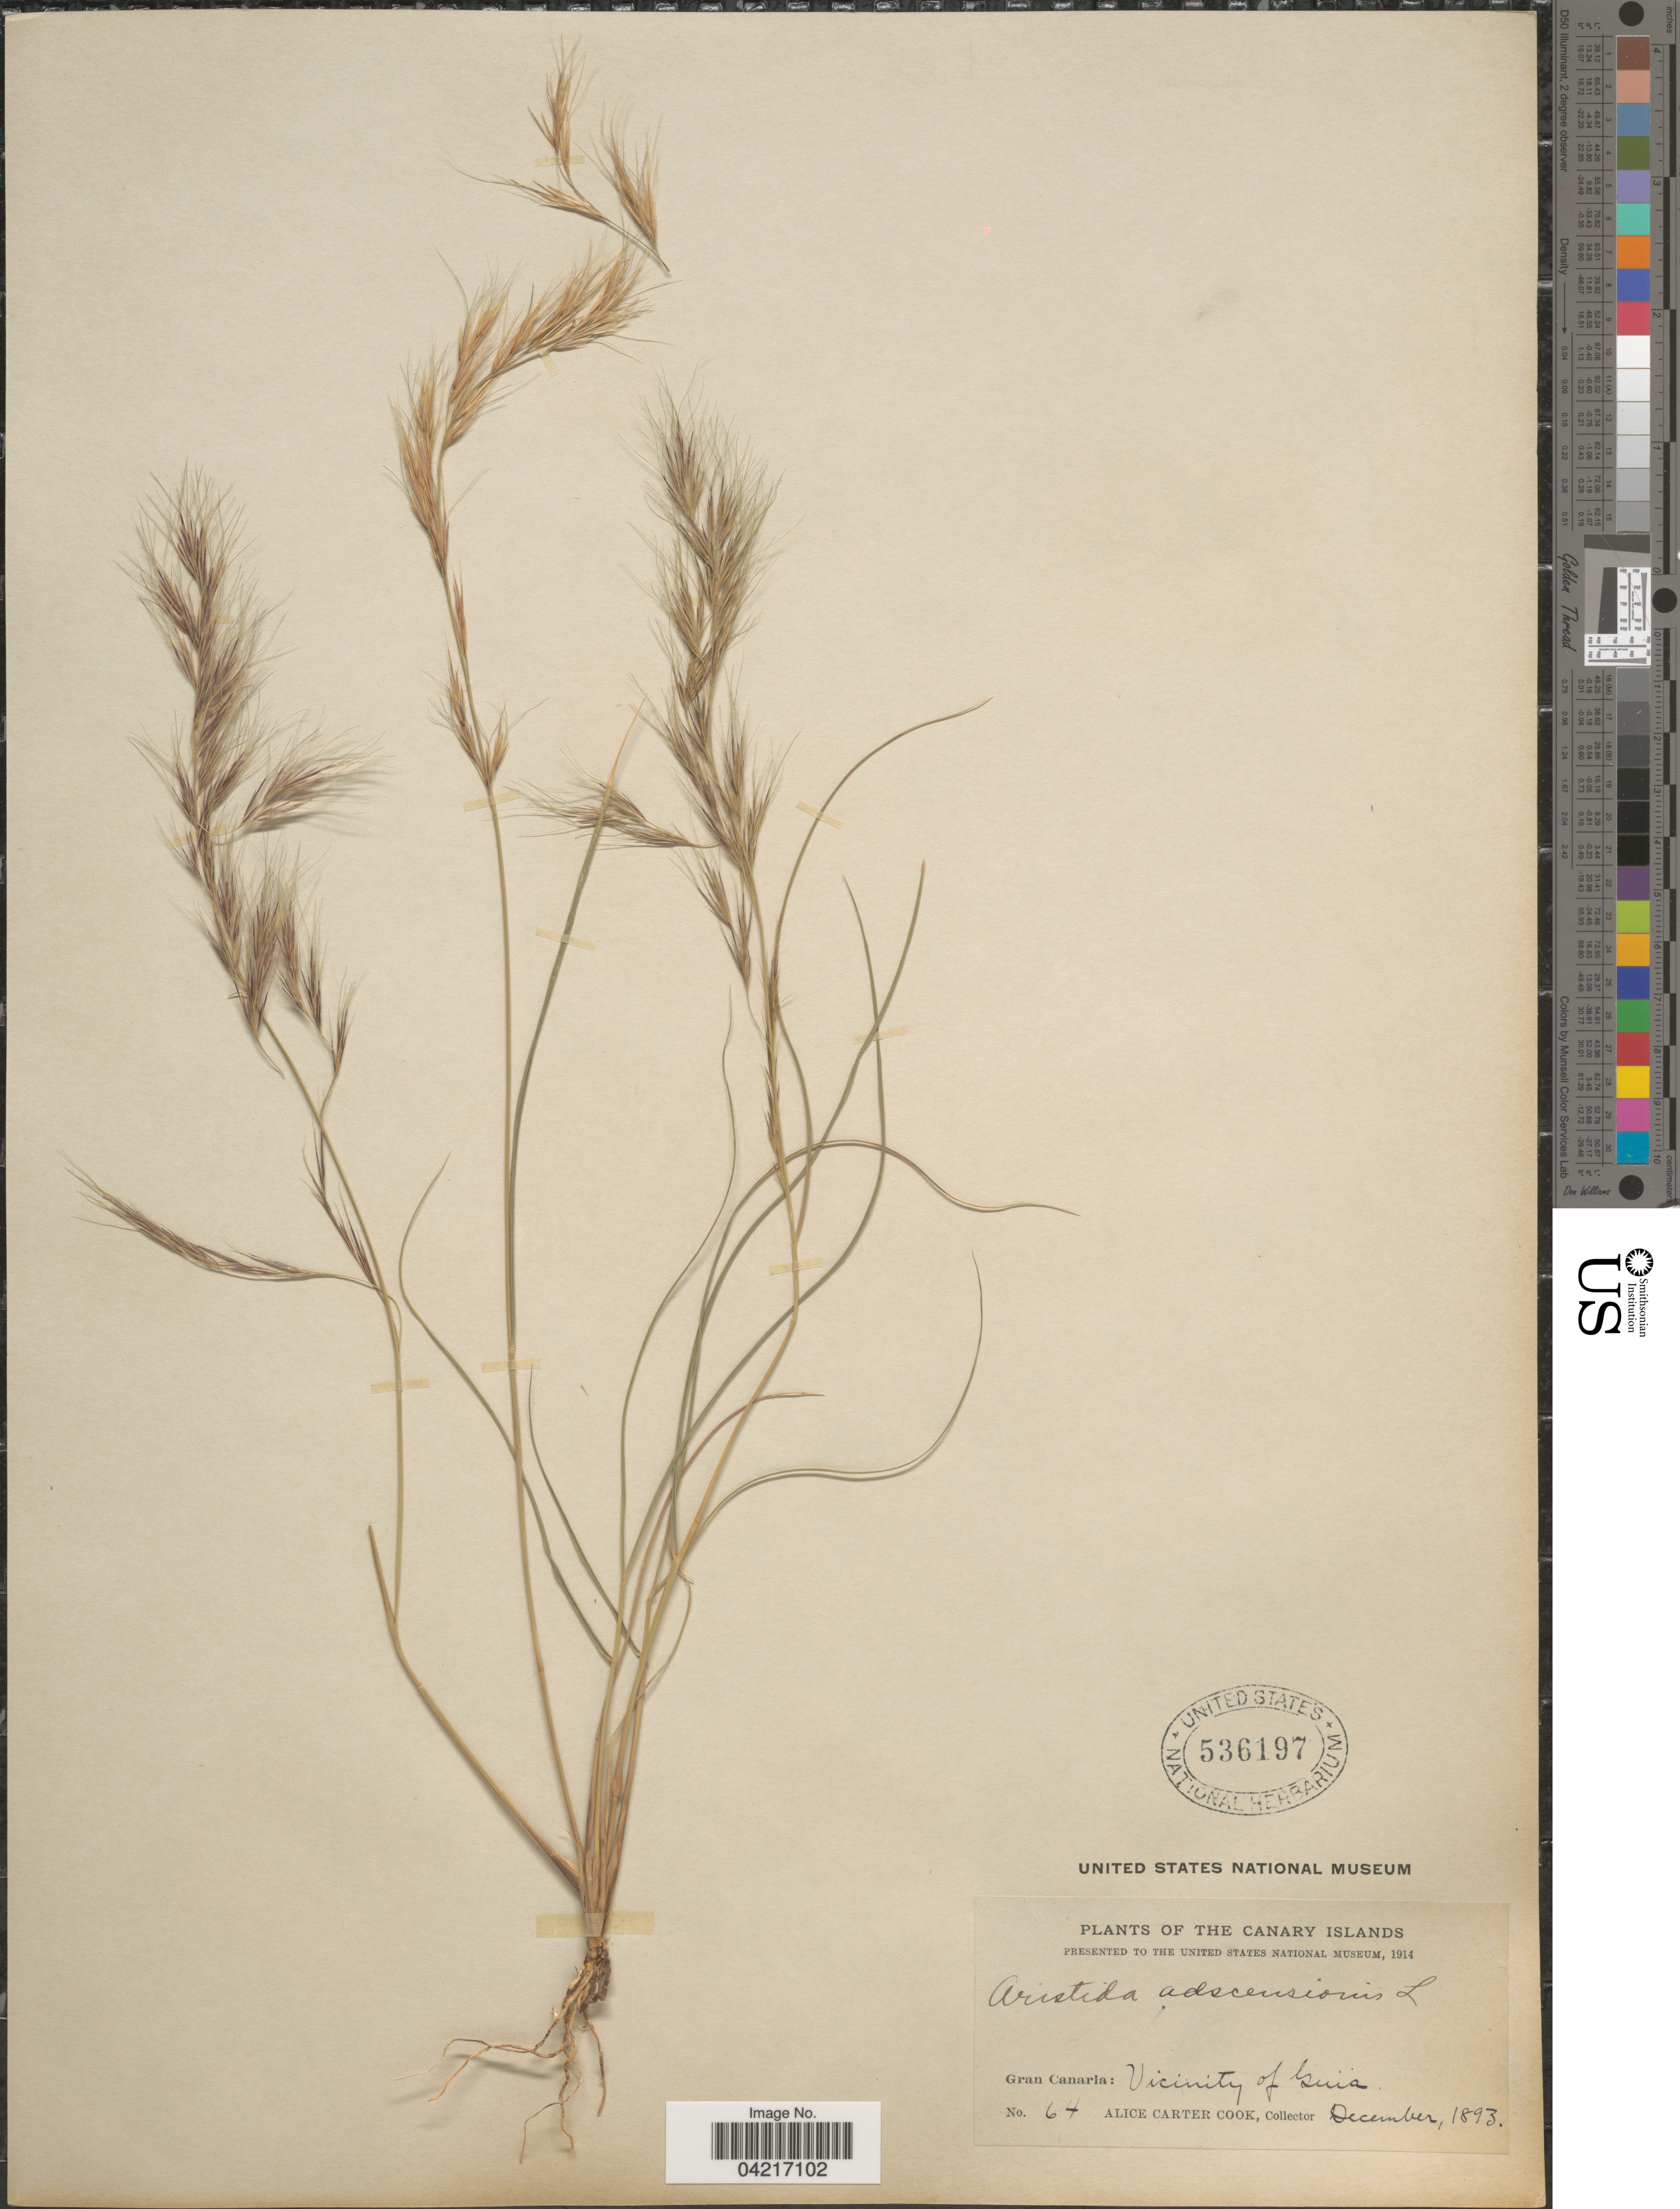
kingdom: Plantae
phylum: Tracheophyta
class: Liliopsida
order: Poales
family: Poaceae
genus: Aristida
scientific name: Aristida adscensionis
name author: L.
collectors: Alice C. Cook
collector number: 64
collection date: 1893-12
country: Spain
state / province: Canarias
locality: The Canary Islands. Gran Canaria: Vicinity of Guia.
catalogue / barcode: US 536197